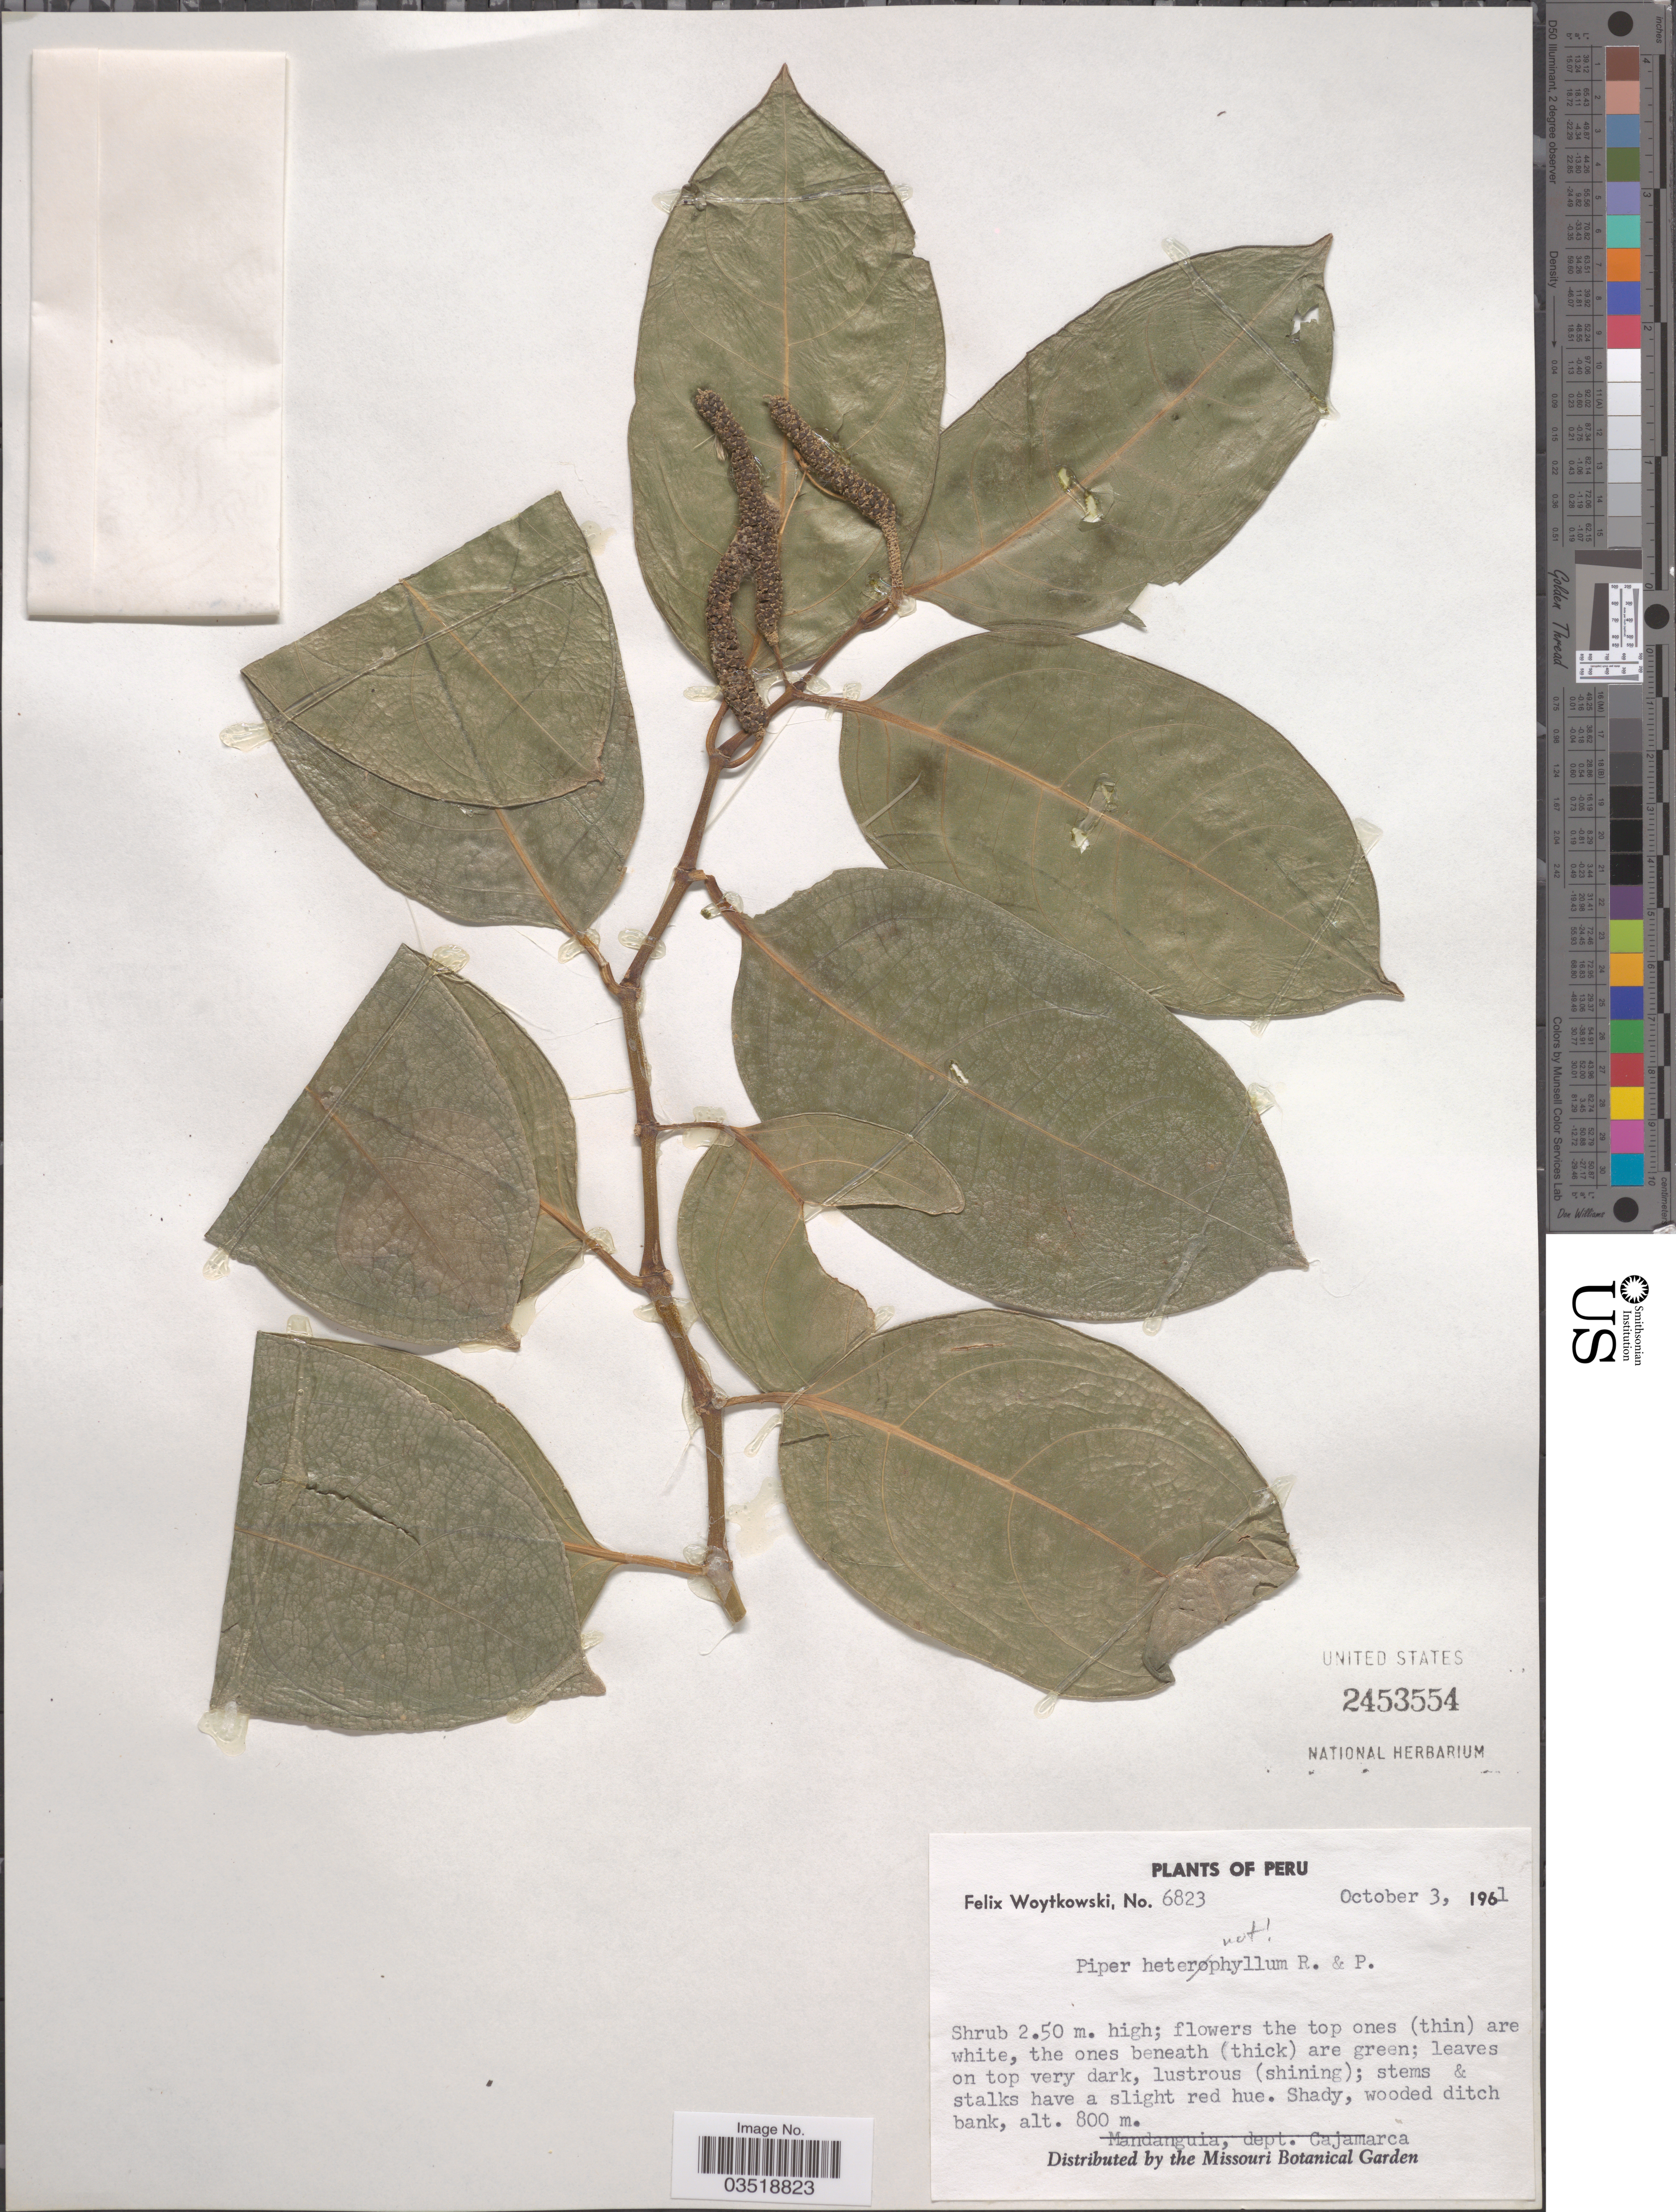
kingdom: Plantae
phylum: Tracheophyta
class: Magnoliopsida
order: Piperales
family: Piperaceae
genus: Piper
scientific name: Piper sp.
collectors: F. Woytkowski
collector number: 6823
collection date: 1961-10-03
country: Peru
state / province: Cajamarca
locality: Mandanguia, dept. Cajamarca.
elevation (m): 800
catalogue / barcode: US 2453554